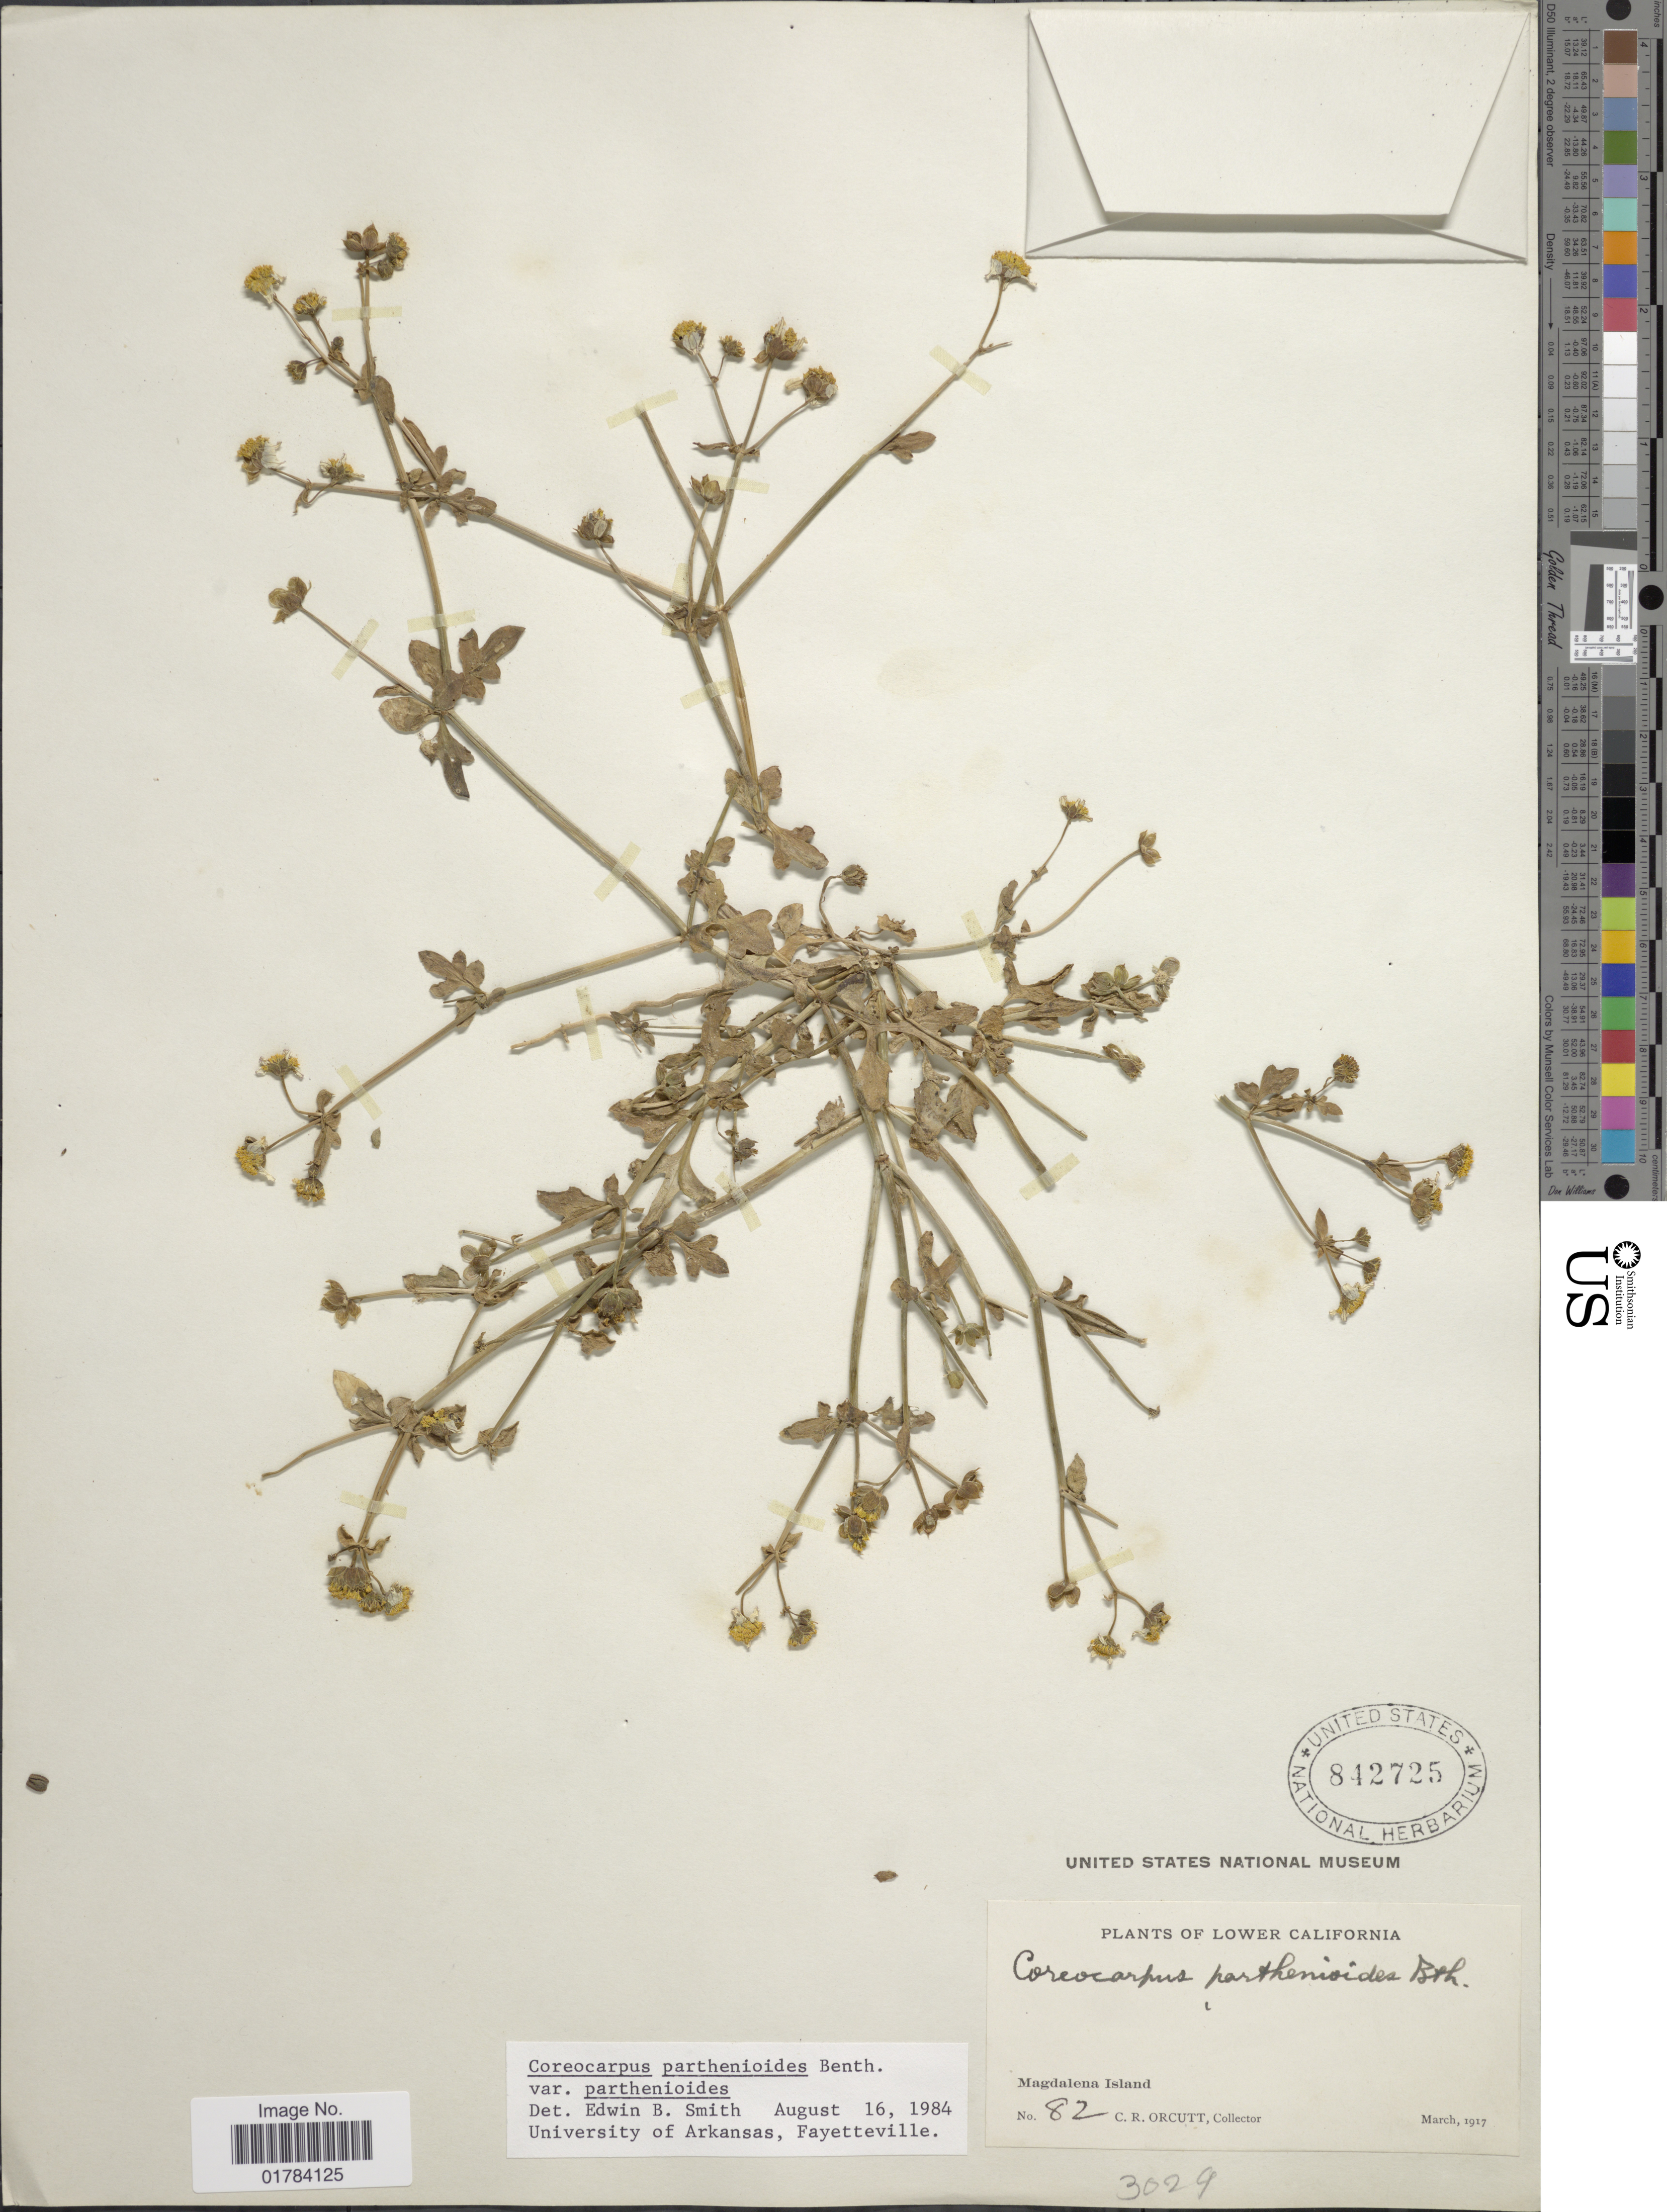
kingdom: Plantae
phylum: Tracheophyta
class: Magnoliopsida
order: Asterales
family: Asteraceae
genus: Coreocarpus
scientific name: Coreocarpus parthenioides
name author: Benth.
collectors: C. R. Orcutt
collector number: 82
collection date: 1917-03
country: Mexico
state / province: Baja California Sur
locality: Lower California, Magdalena Island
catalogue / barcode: US 842725